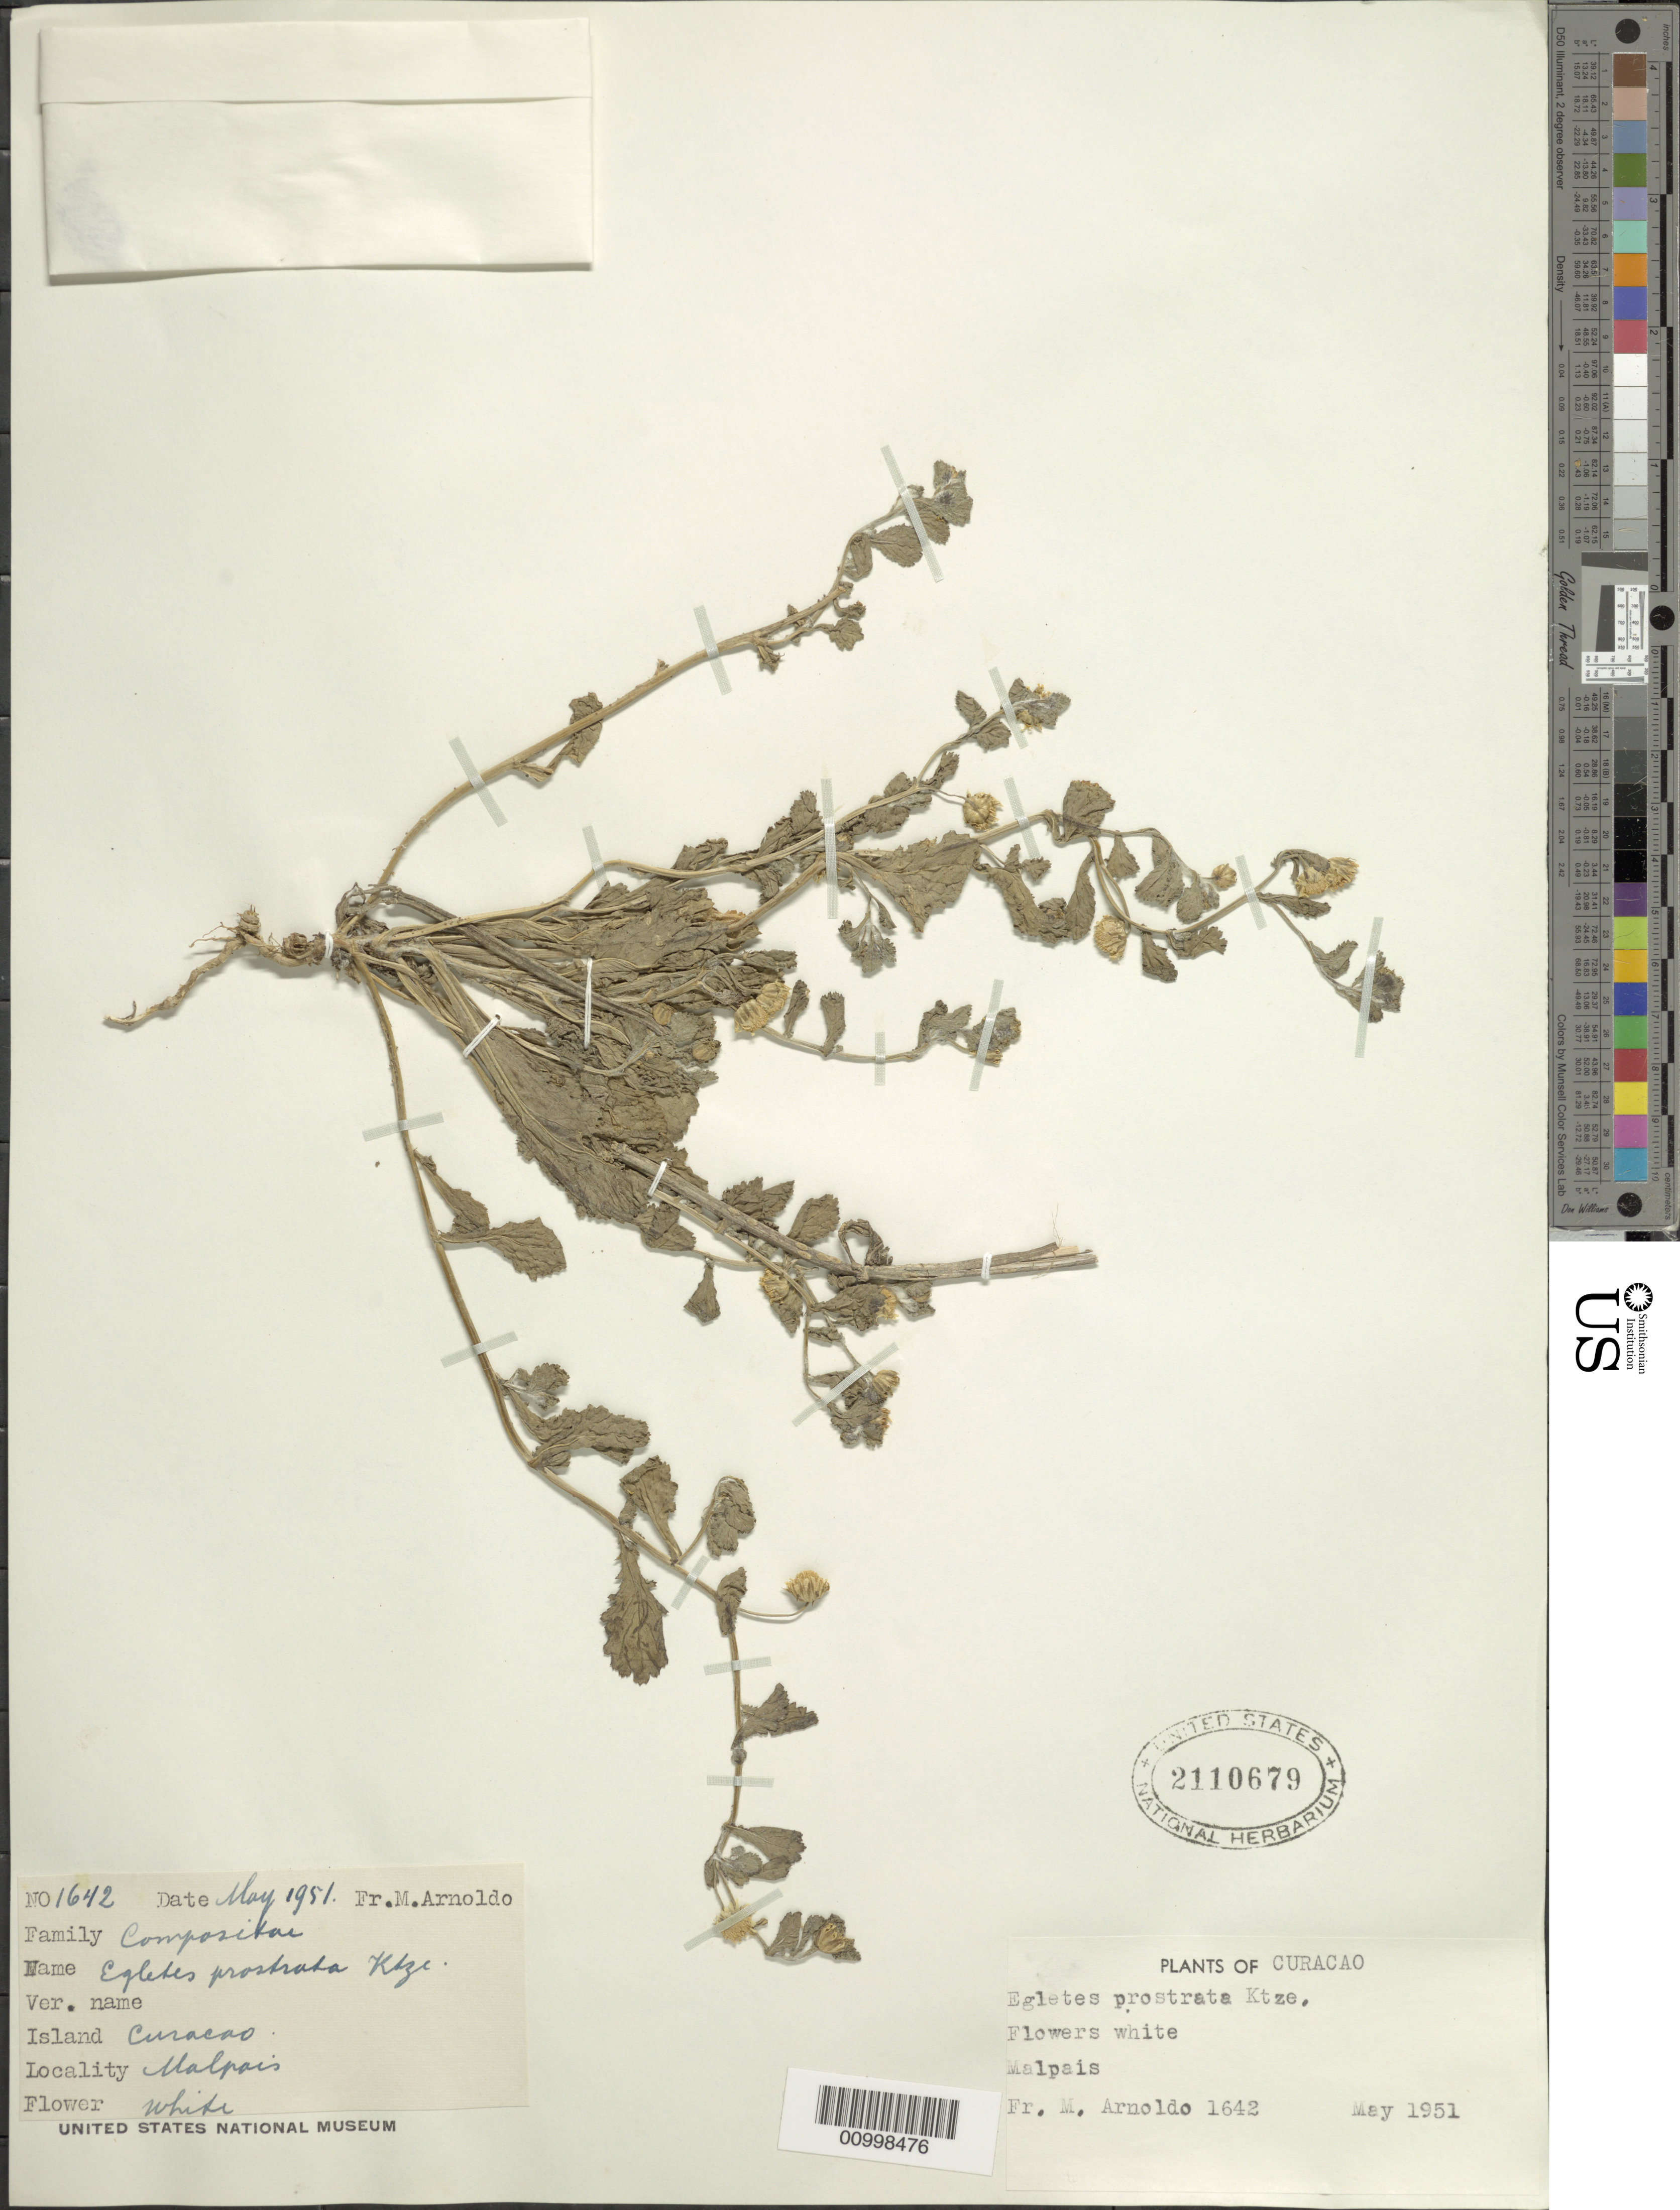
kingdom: Plantae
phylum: Tracheophyta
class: Magnoliopsida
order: Asterales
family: Asteraceae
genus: Egletes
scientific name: Egletes prostrata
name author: (Sw.) Kuntze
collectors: N. Arnoldo-Broeders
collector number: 1642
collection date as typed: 01 May 1951 to 31 May 1951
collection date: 1951-05-01/1951-05-31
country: Curaçao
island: Curaçao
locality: Malpais.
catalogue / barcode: US 2110679